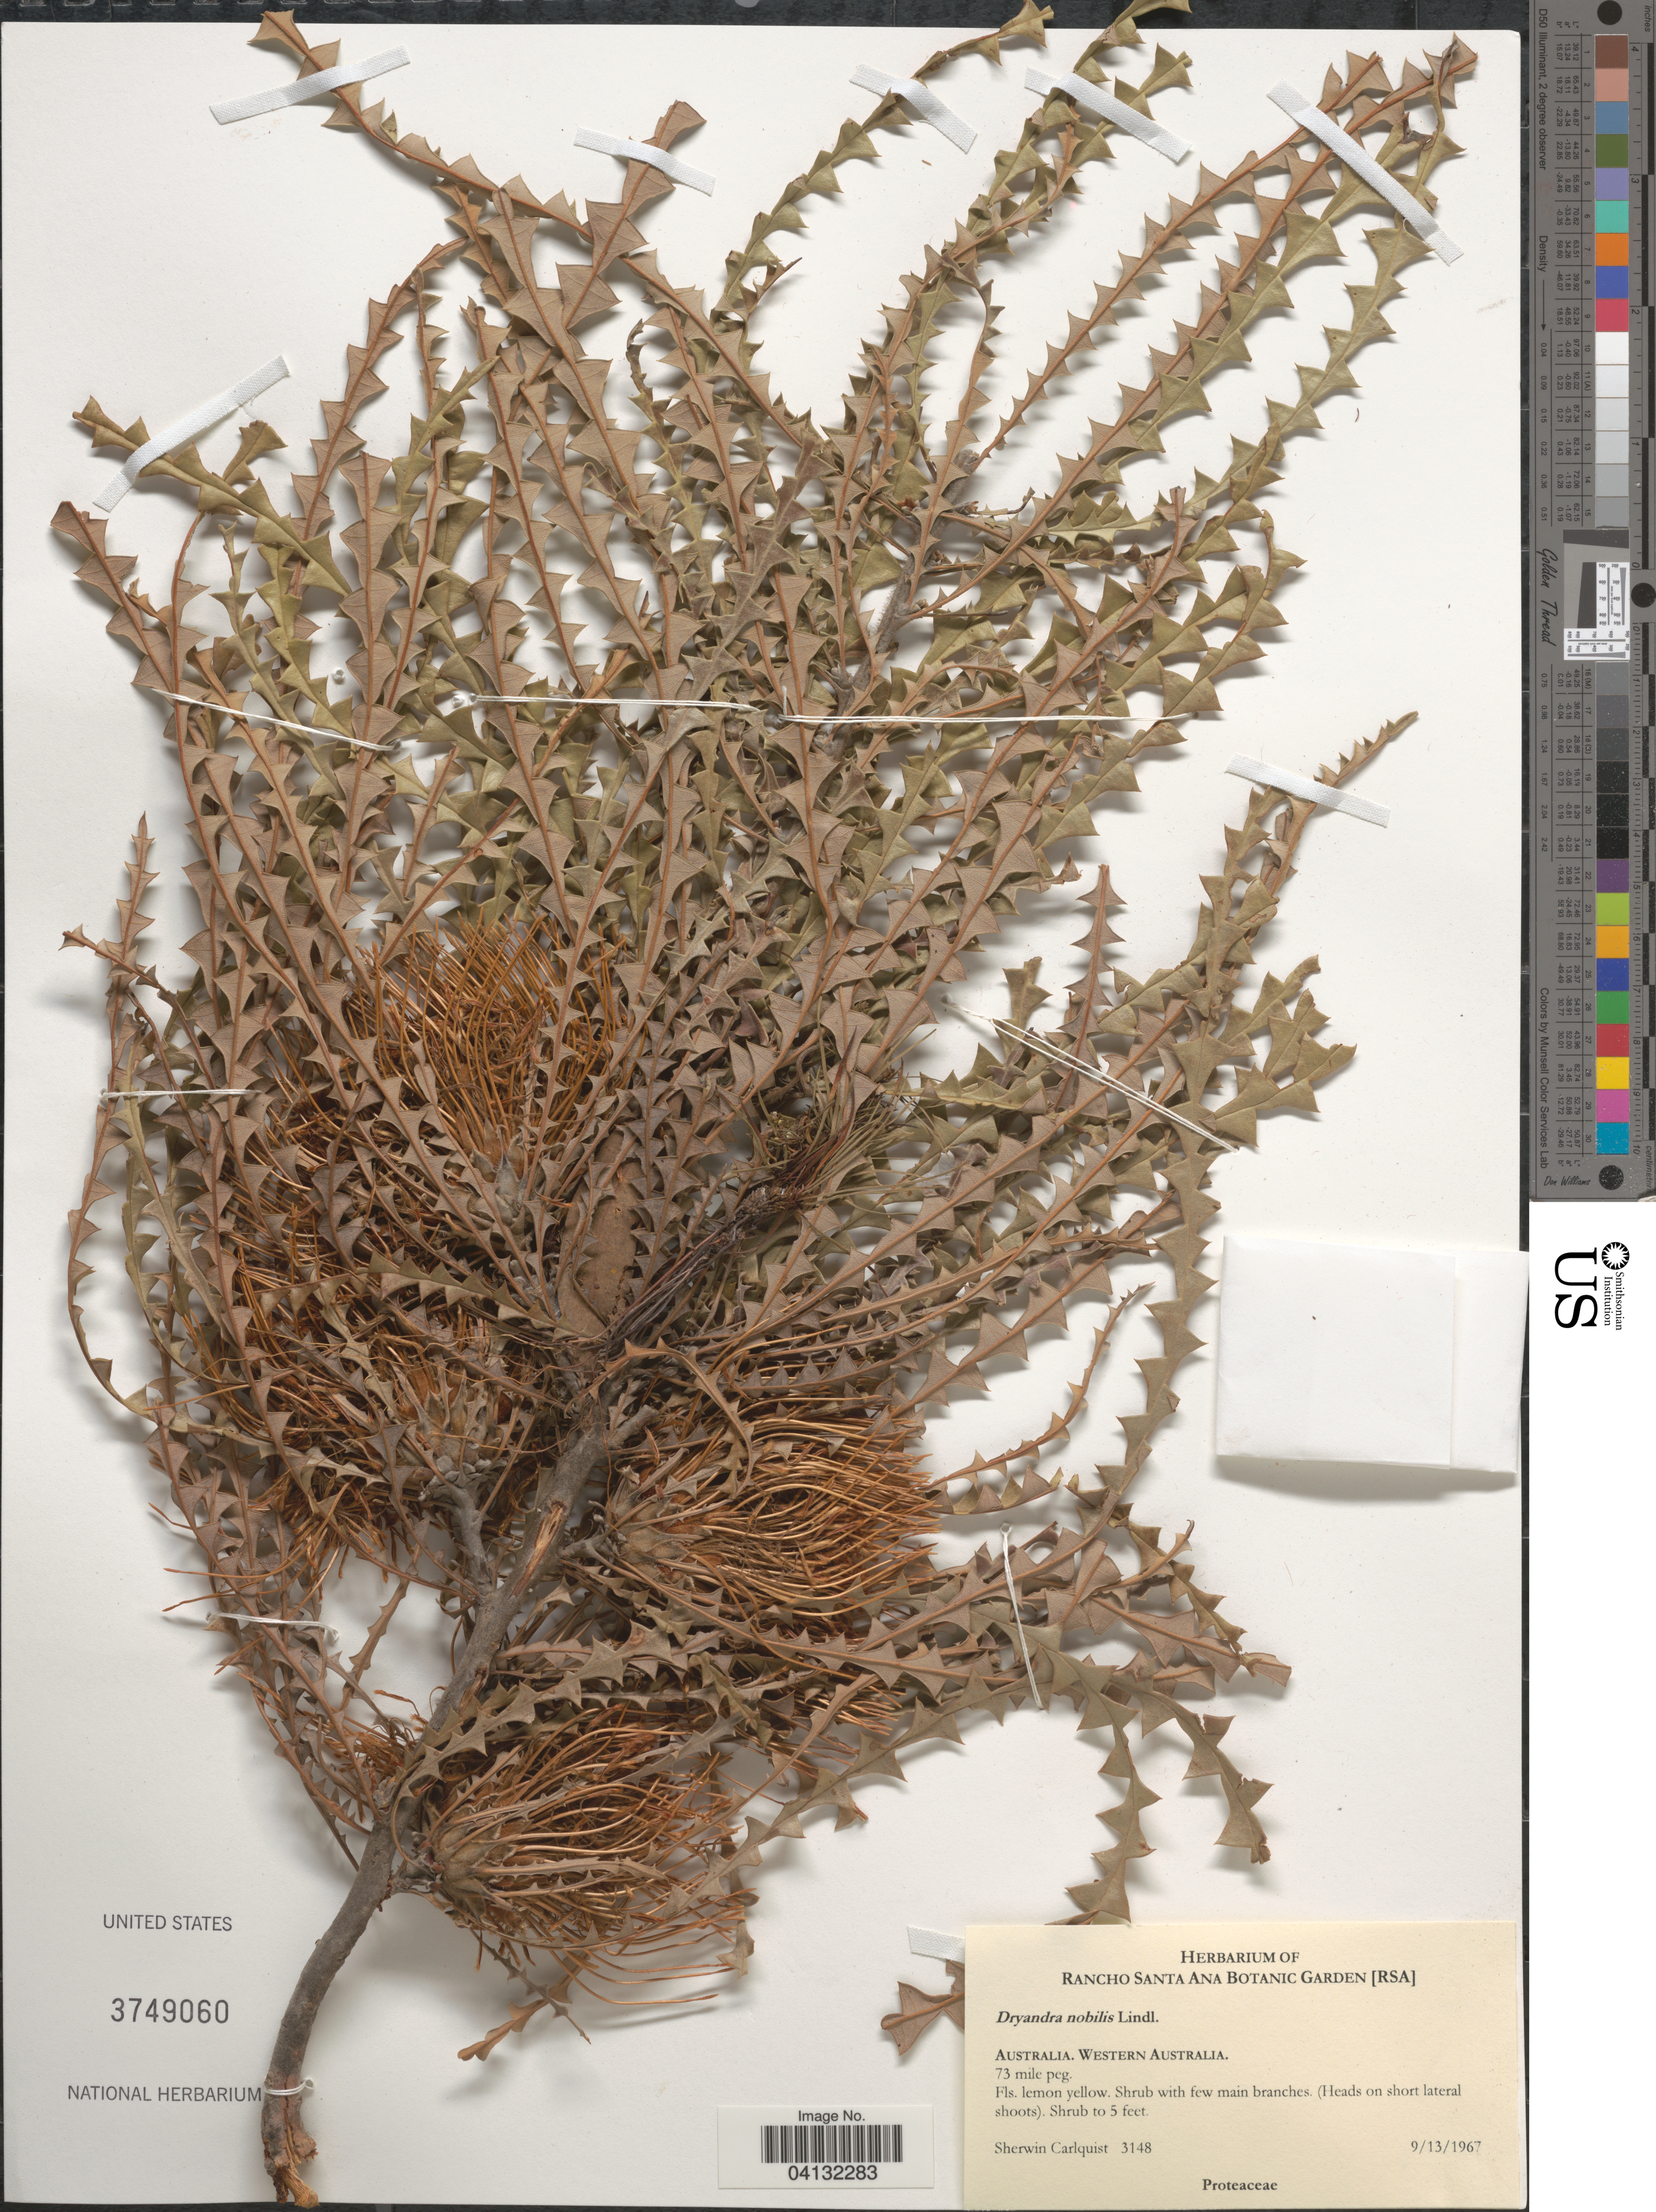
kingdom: Plantae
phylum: Tracheophyta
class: Magnoliopsida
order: Proteales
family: Proteaceae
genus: Dryandra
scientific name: Dryandra nobilis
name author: Lindl.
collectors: S. Carlquist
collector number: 3148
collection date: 1967-09-13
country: Australia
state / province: Western Australia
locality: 73 mile peg.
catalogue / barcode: US 3749060